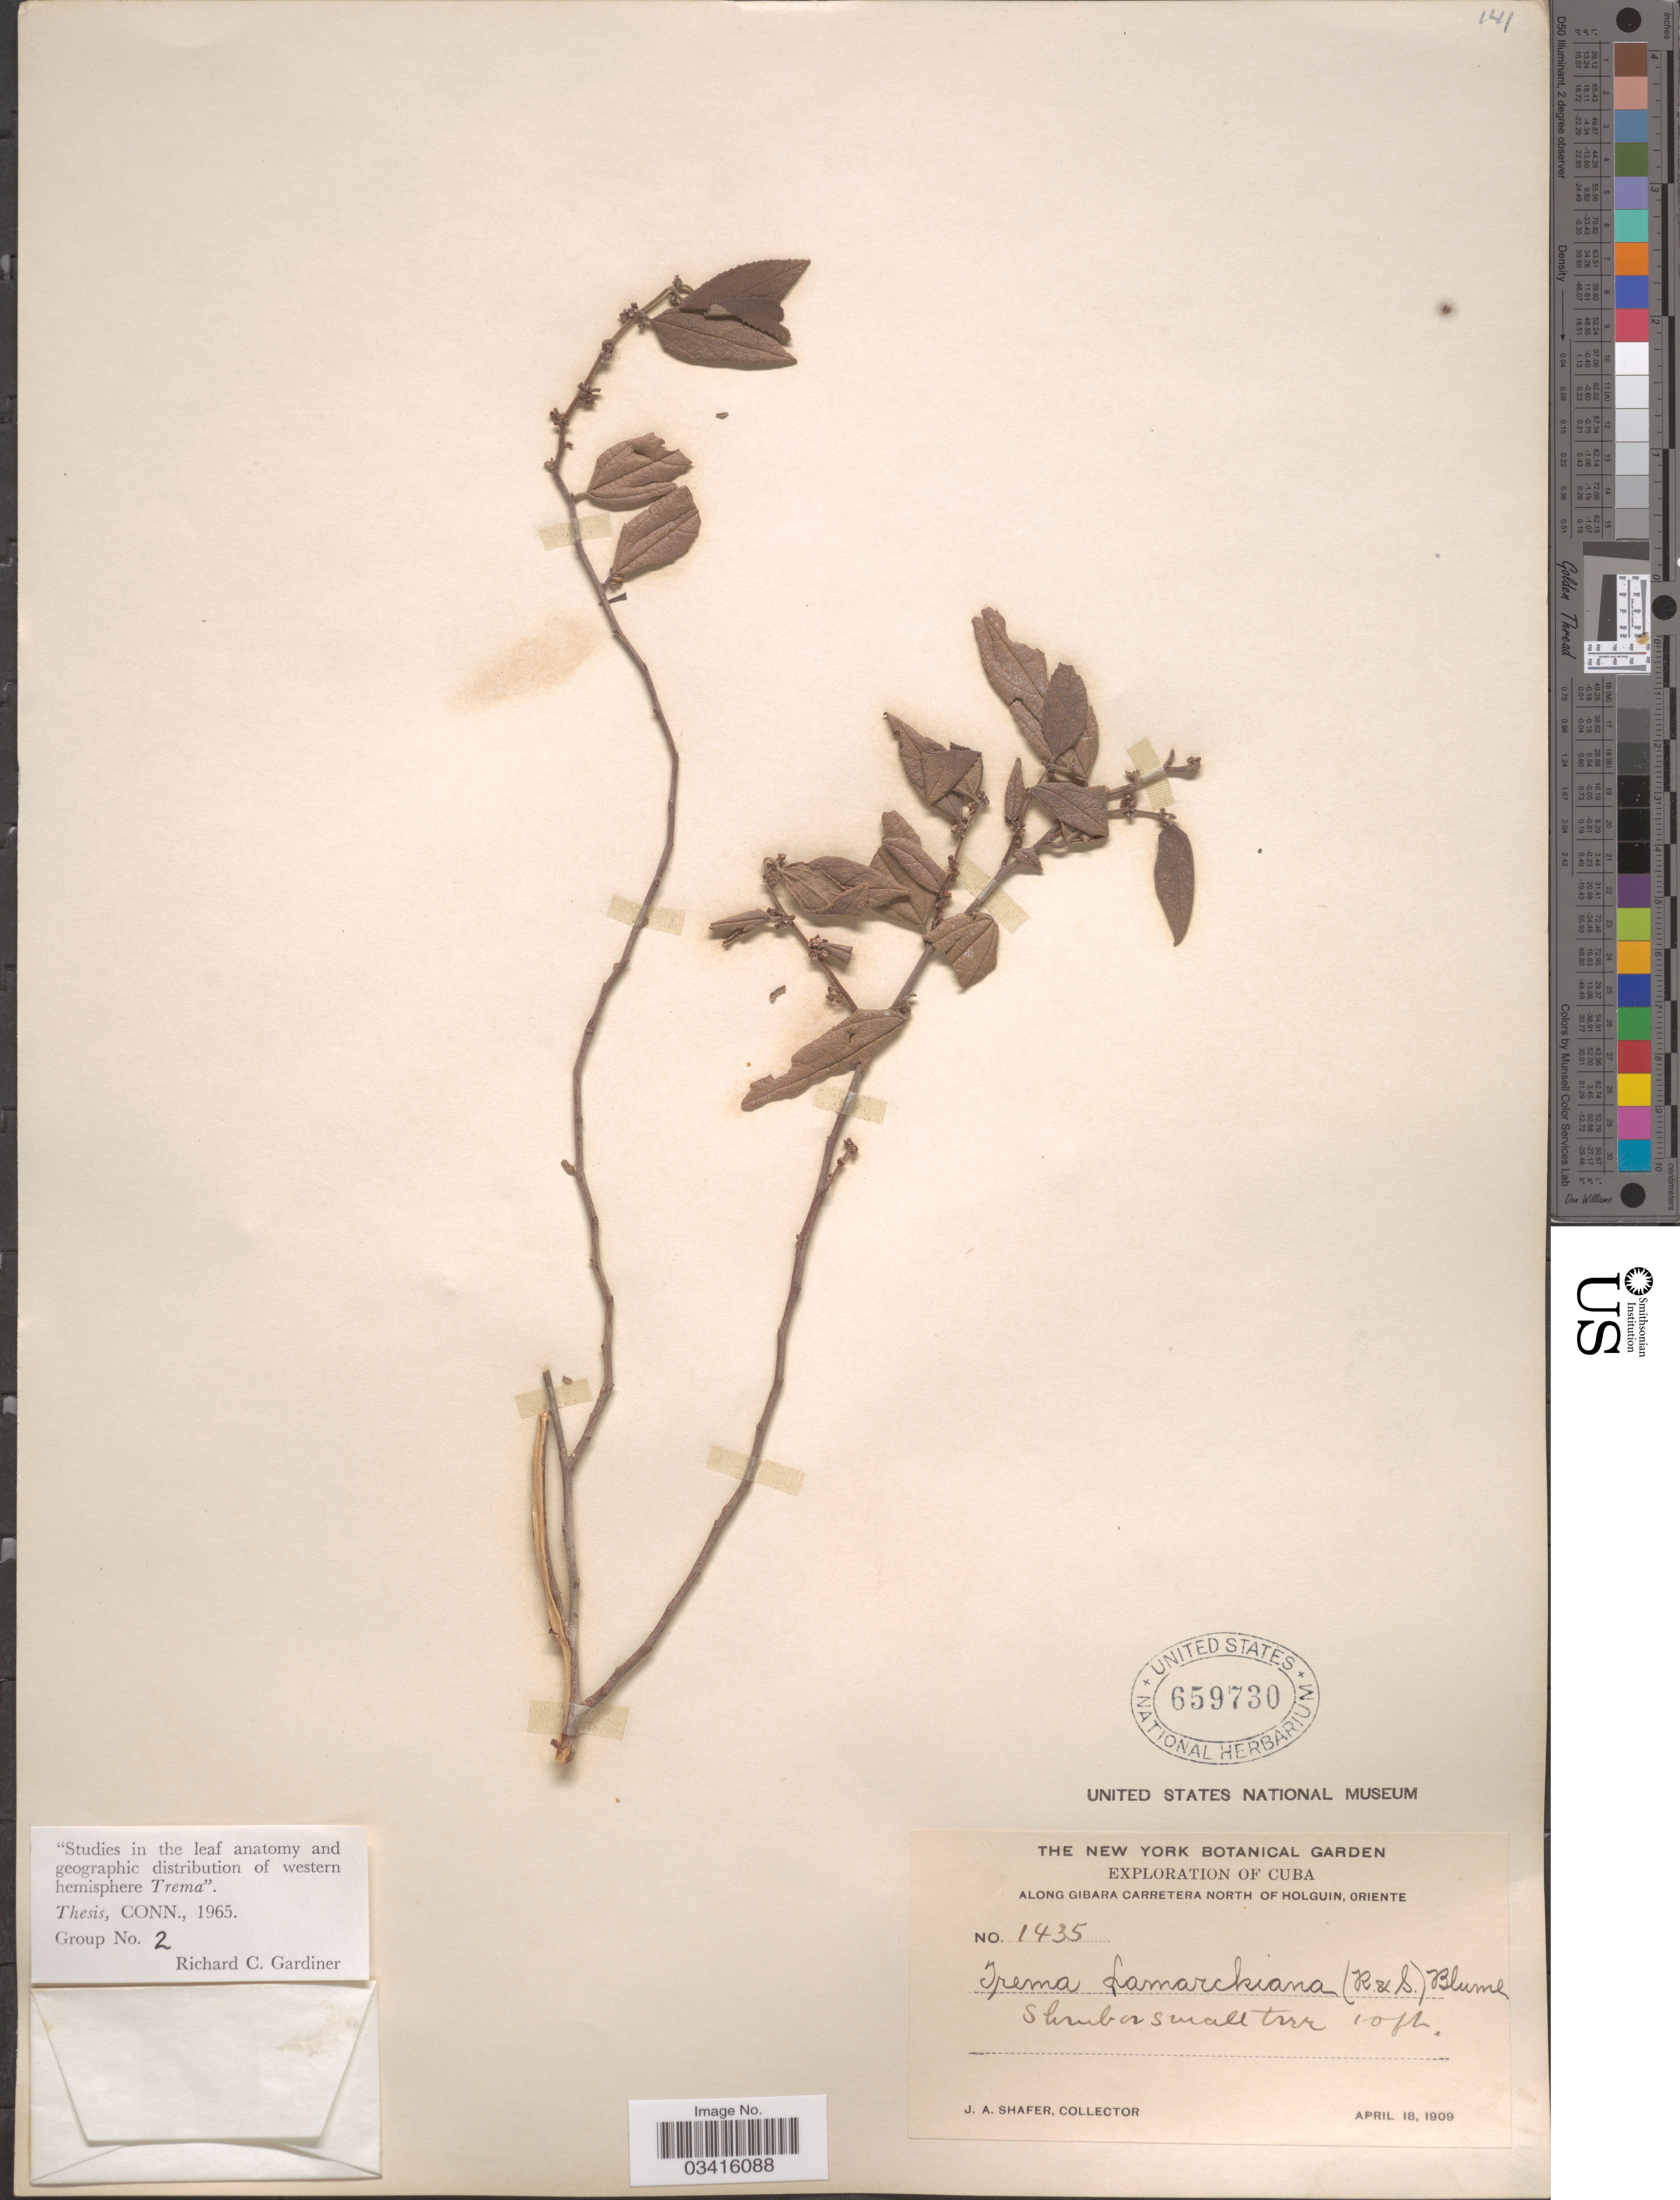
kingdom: Plantae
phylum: Tracheophyta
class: Magnoliopsida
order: Rosales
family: Cannabaceae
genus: Trema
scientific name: Trema lamarckianum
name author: (Schult.) Blume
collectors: J. A. Shafer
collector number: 1435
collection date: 1909-04-18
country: Cuba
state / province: Oriente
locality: Along Gibara carretera North of Holguin.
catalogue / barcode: US 659730